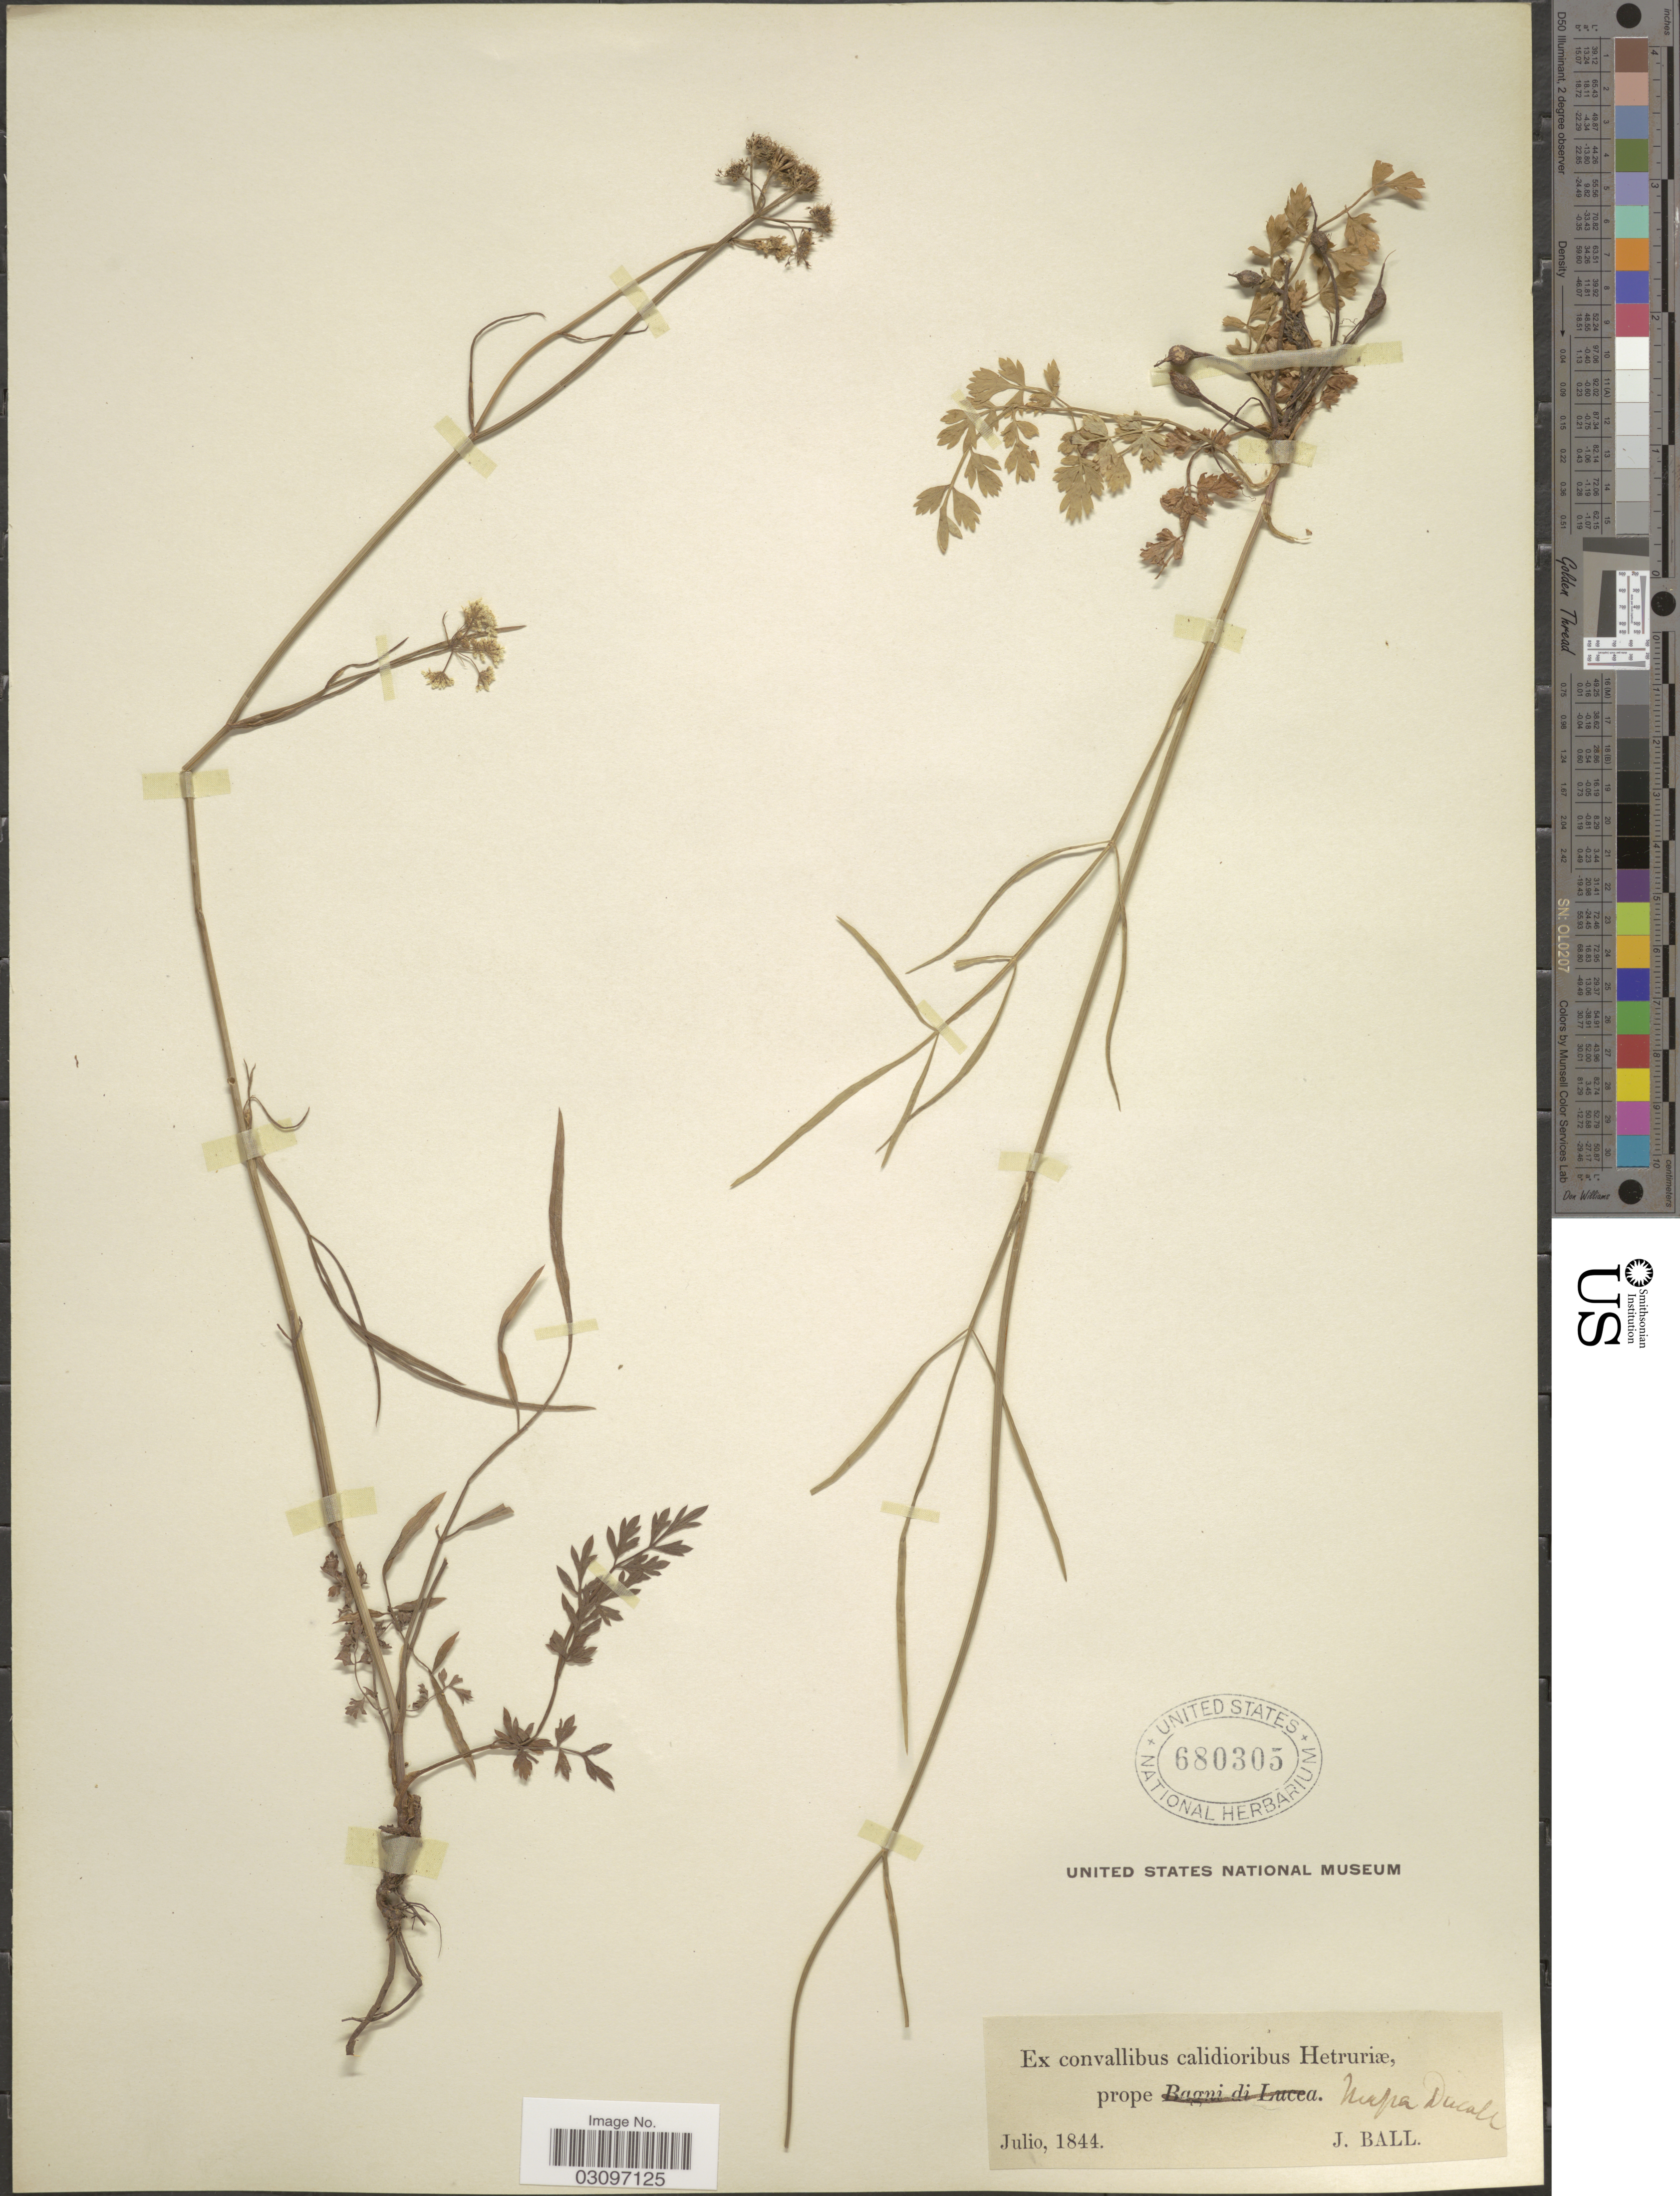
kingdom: Plantae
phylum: Tracheophyta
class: Magnoliopsida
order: Apiales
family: Apiaceae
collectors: J. Ball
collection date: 1844-07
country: Italy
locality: Ex convallibus calidioribus Hetruriæ, prope Nupa Ducali.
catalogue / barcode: US 680305